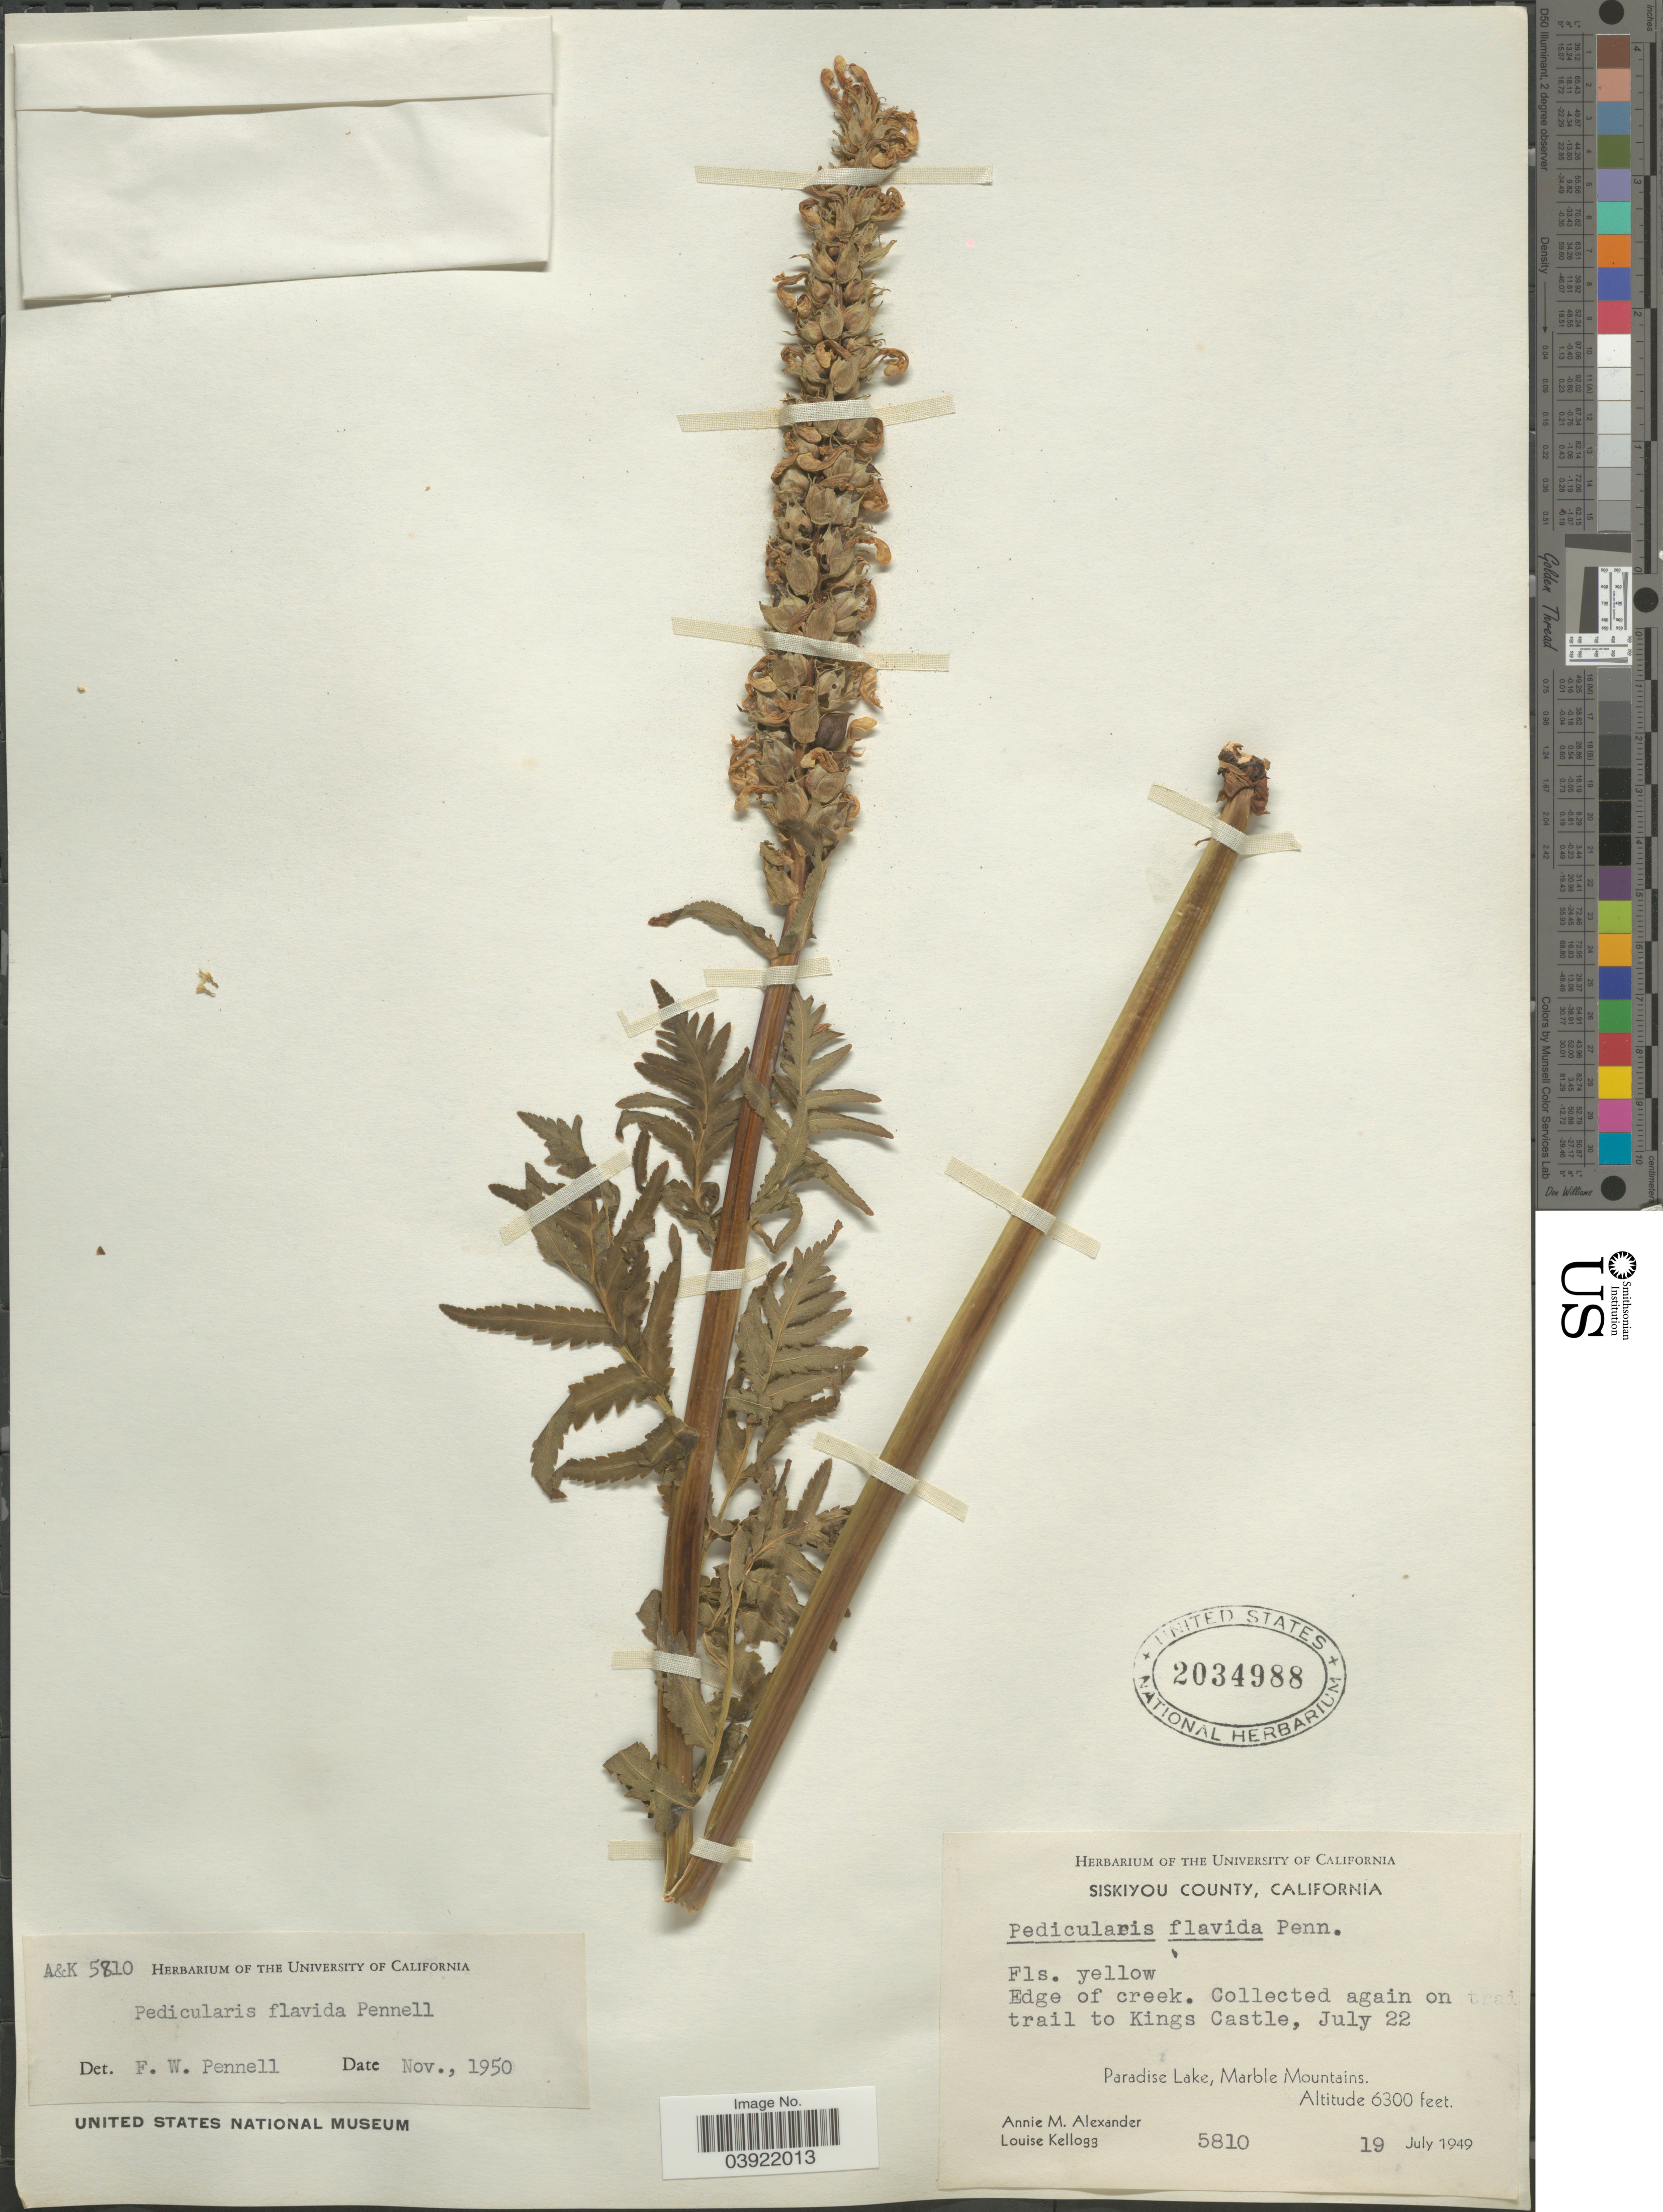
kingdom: Plantae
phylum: Tracheophyta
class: Magnoliopsida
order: Lamiales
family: Orobanchaceae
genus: Pedicularis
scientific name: Pedicularis flavida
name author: Pennell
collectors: A. M. Alexander & L. Kellogg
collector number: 5810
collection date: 1949-07-19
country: United States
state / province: California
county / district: Siskiyou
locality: Siskiyou County. Edge of creek. On trail to Kings Castle. Paradise Lake, Marble Mountains.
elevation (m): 1920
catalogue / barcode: US 2034988